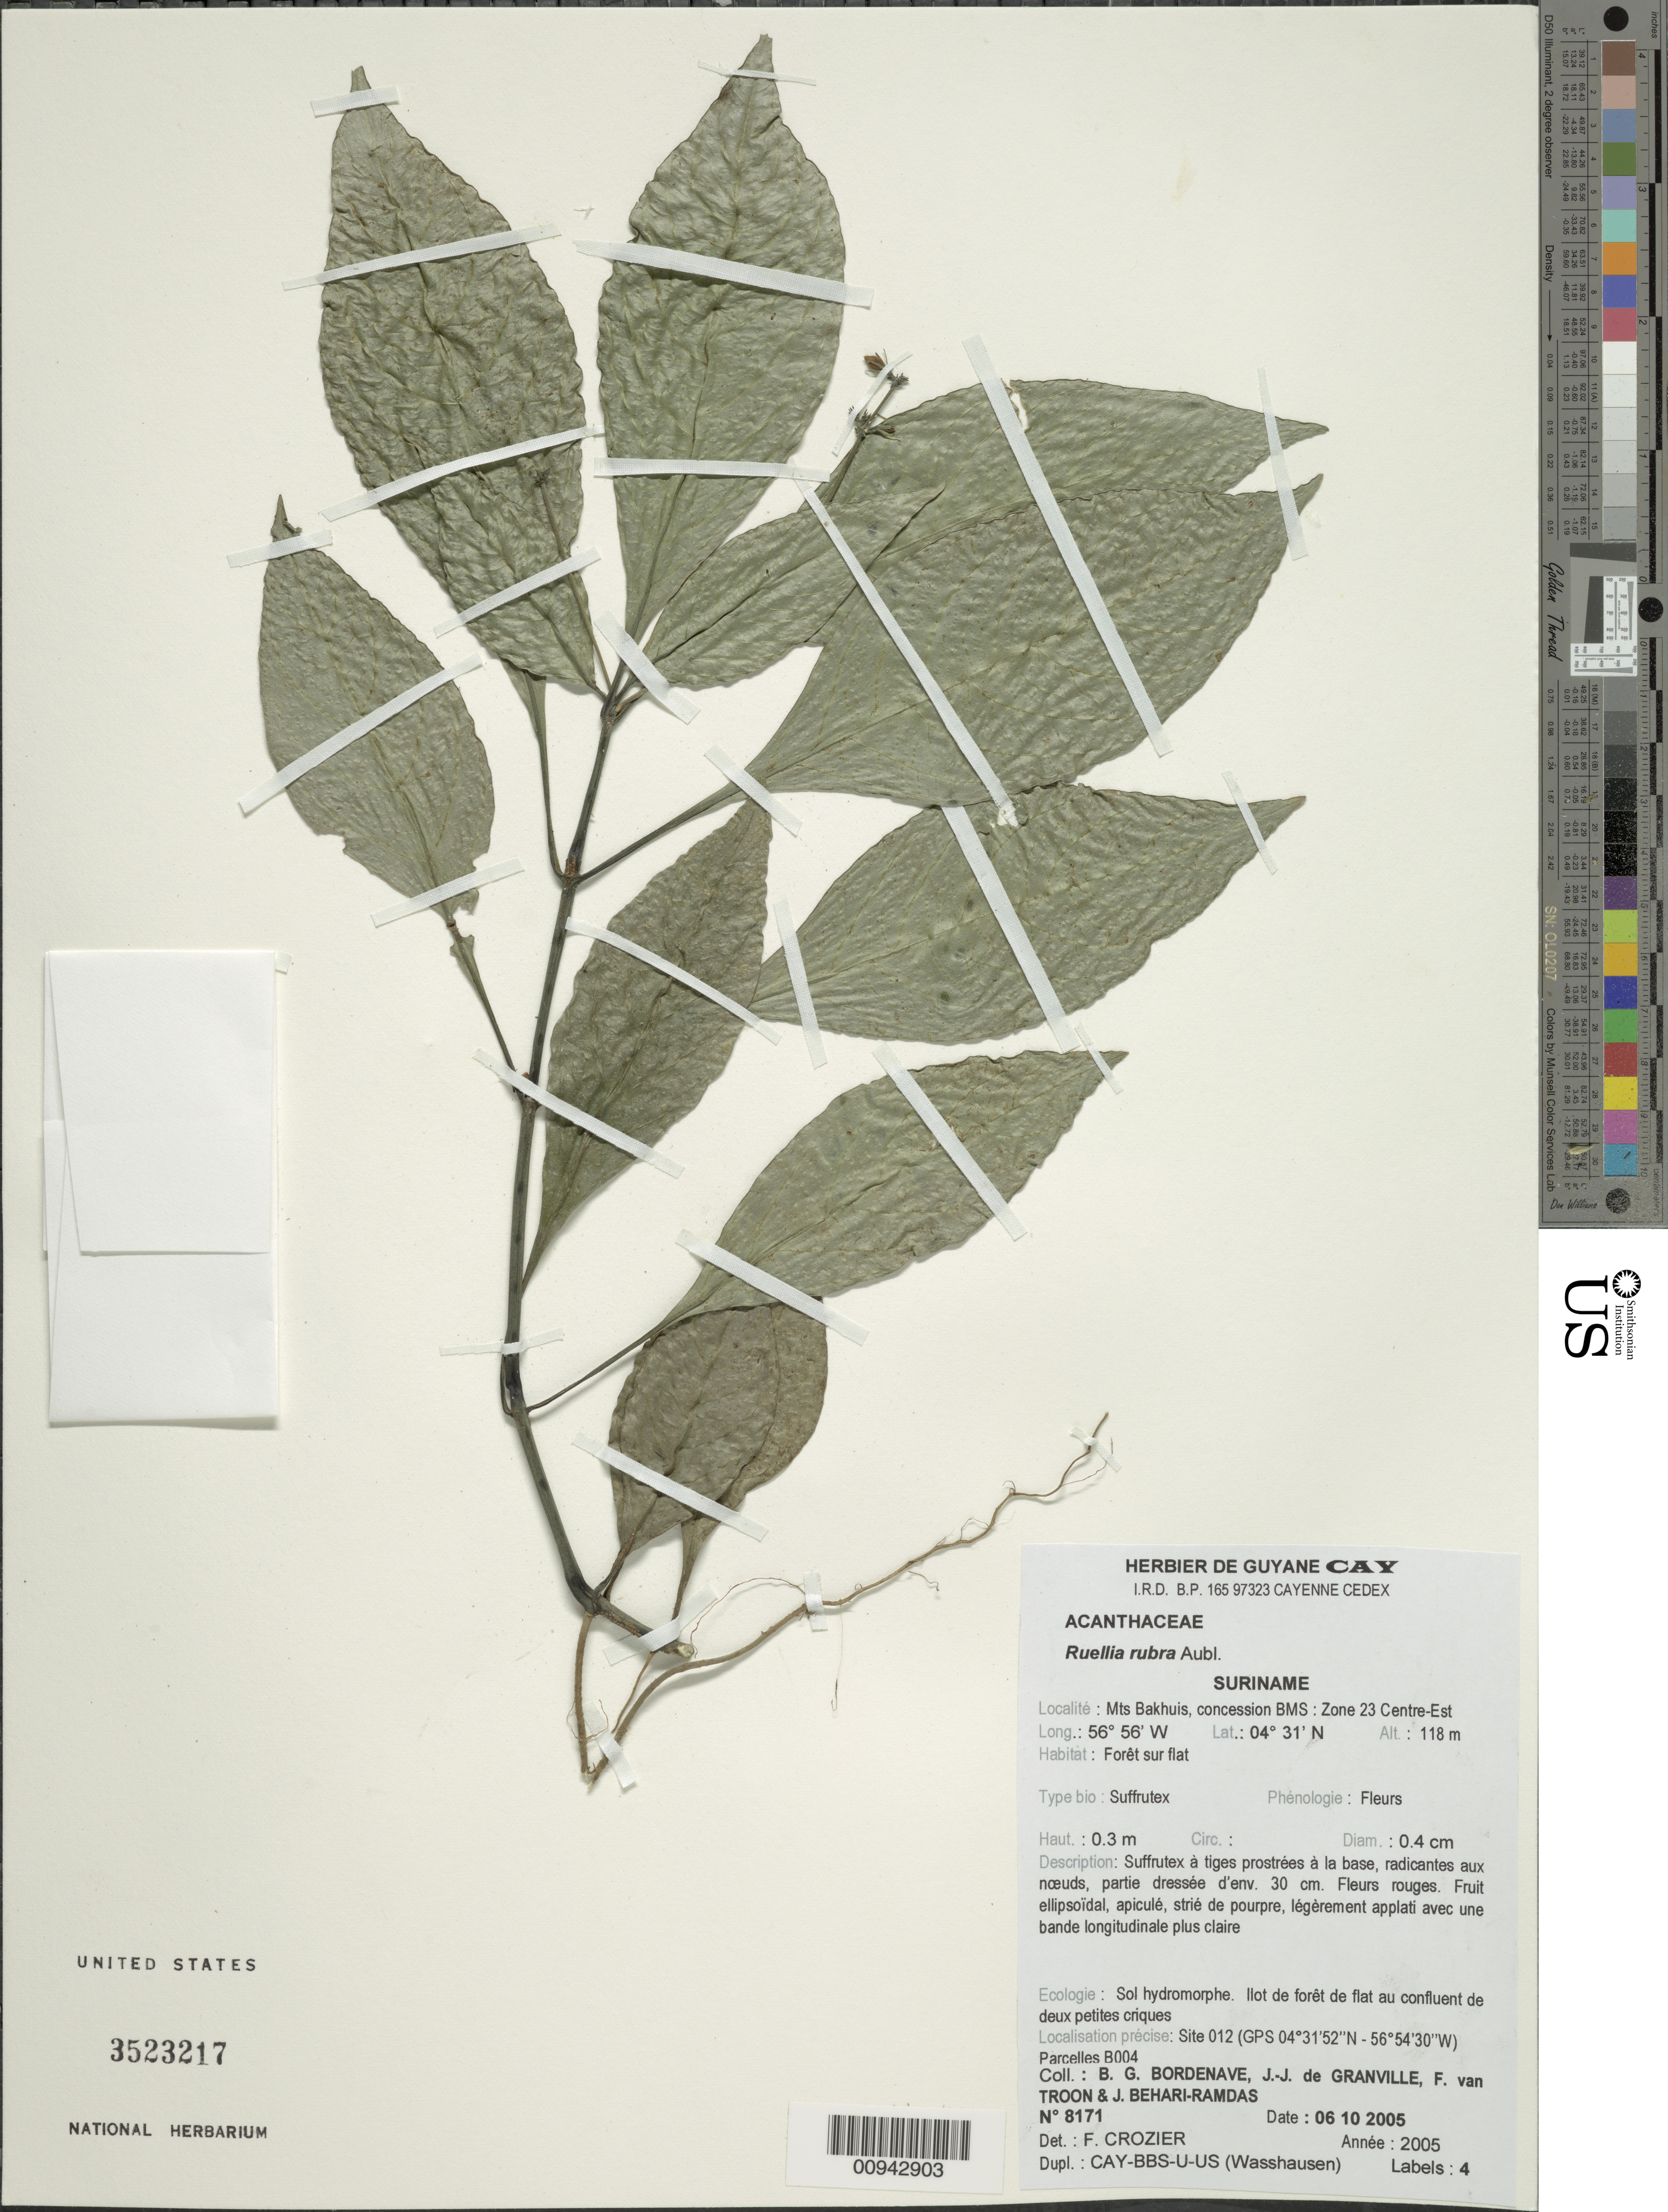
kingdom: Plantae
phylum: Tracheophyta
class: Magnoliopsida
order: Lamiales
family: Acanthaceae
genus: Ruellia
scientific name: Ruellia rubra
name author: Aubl.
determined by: Crozier, F.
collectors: B. Bordenave, J.-J. de Granville, F. Van Troon & J. Behari-Ramdas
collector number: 8171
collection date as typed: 6-Oct-05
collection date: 2005-10-06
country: Suriname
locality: Mts Bakhuis, concession BMS: Zone 23 Centre-Est. Site 012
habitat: Foret sur flat. Sol hydromorphe. Ilot de foret de flat au confluent de deux petites criques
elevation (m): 118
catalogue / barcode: US 3523217